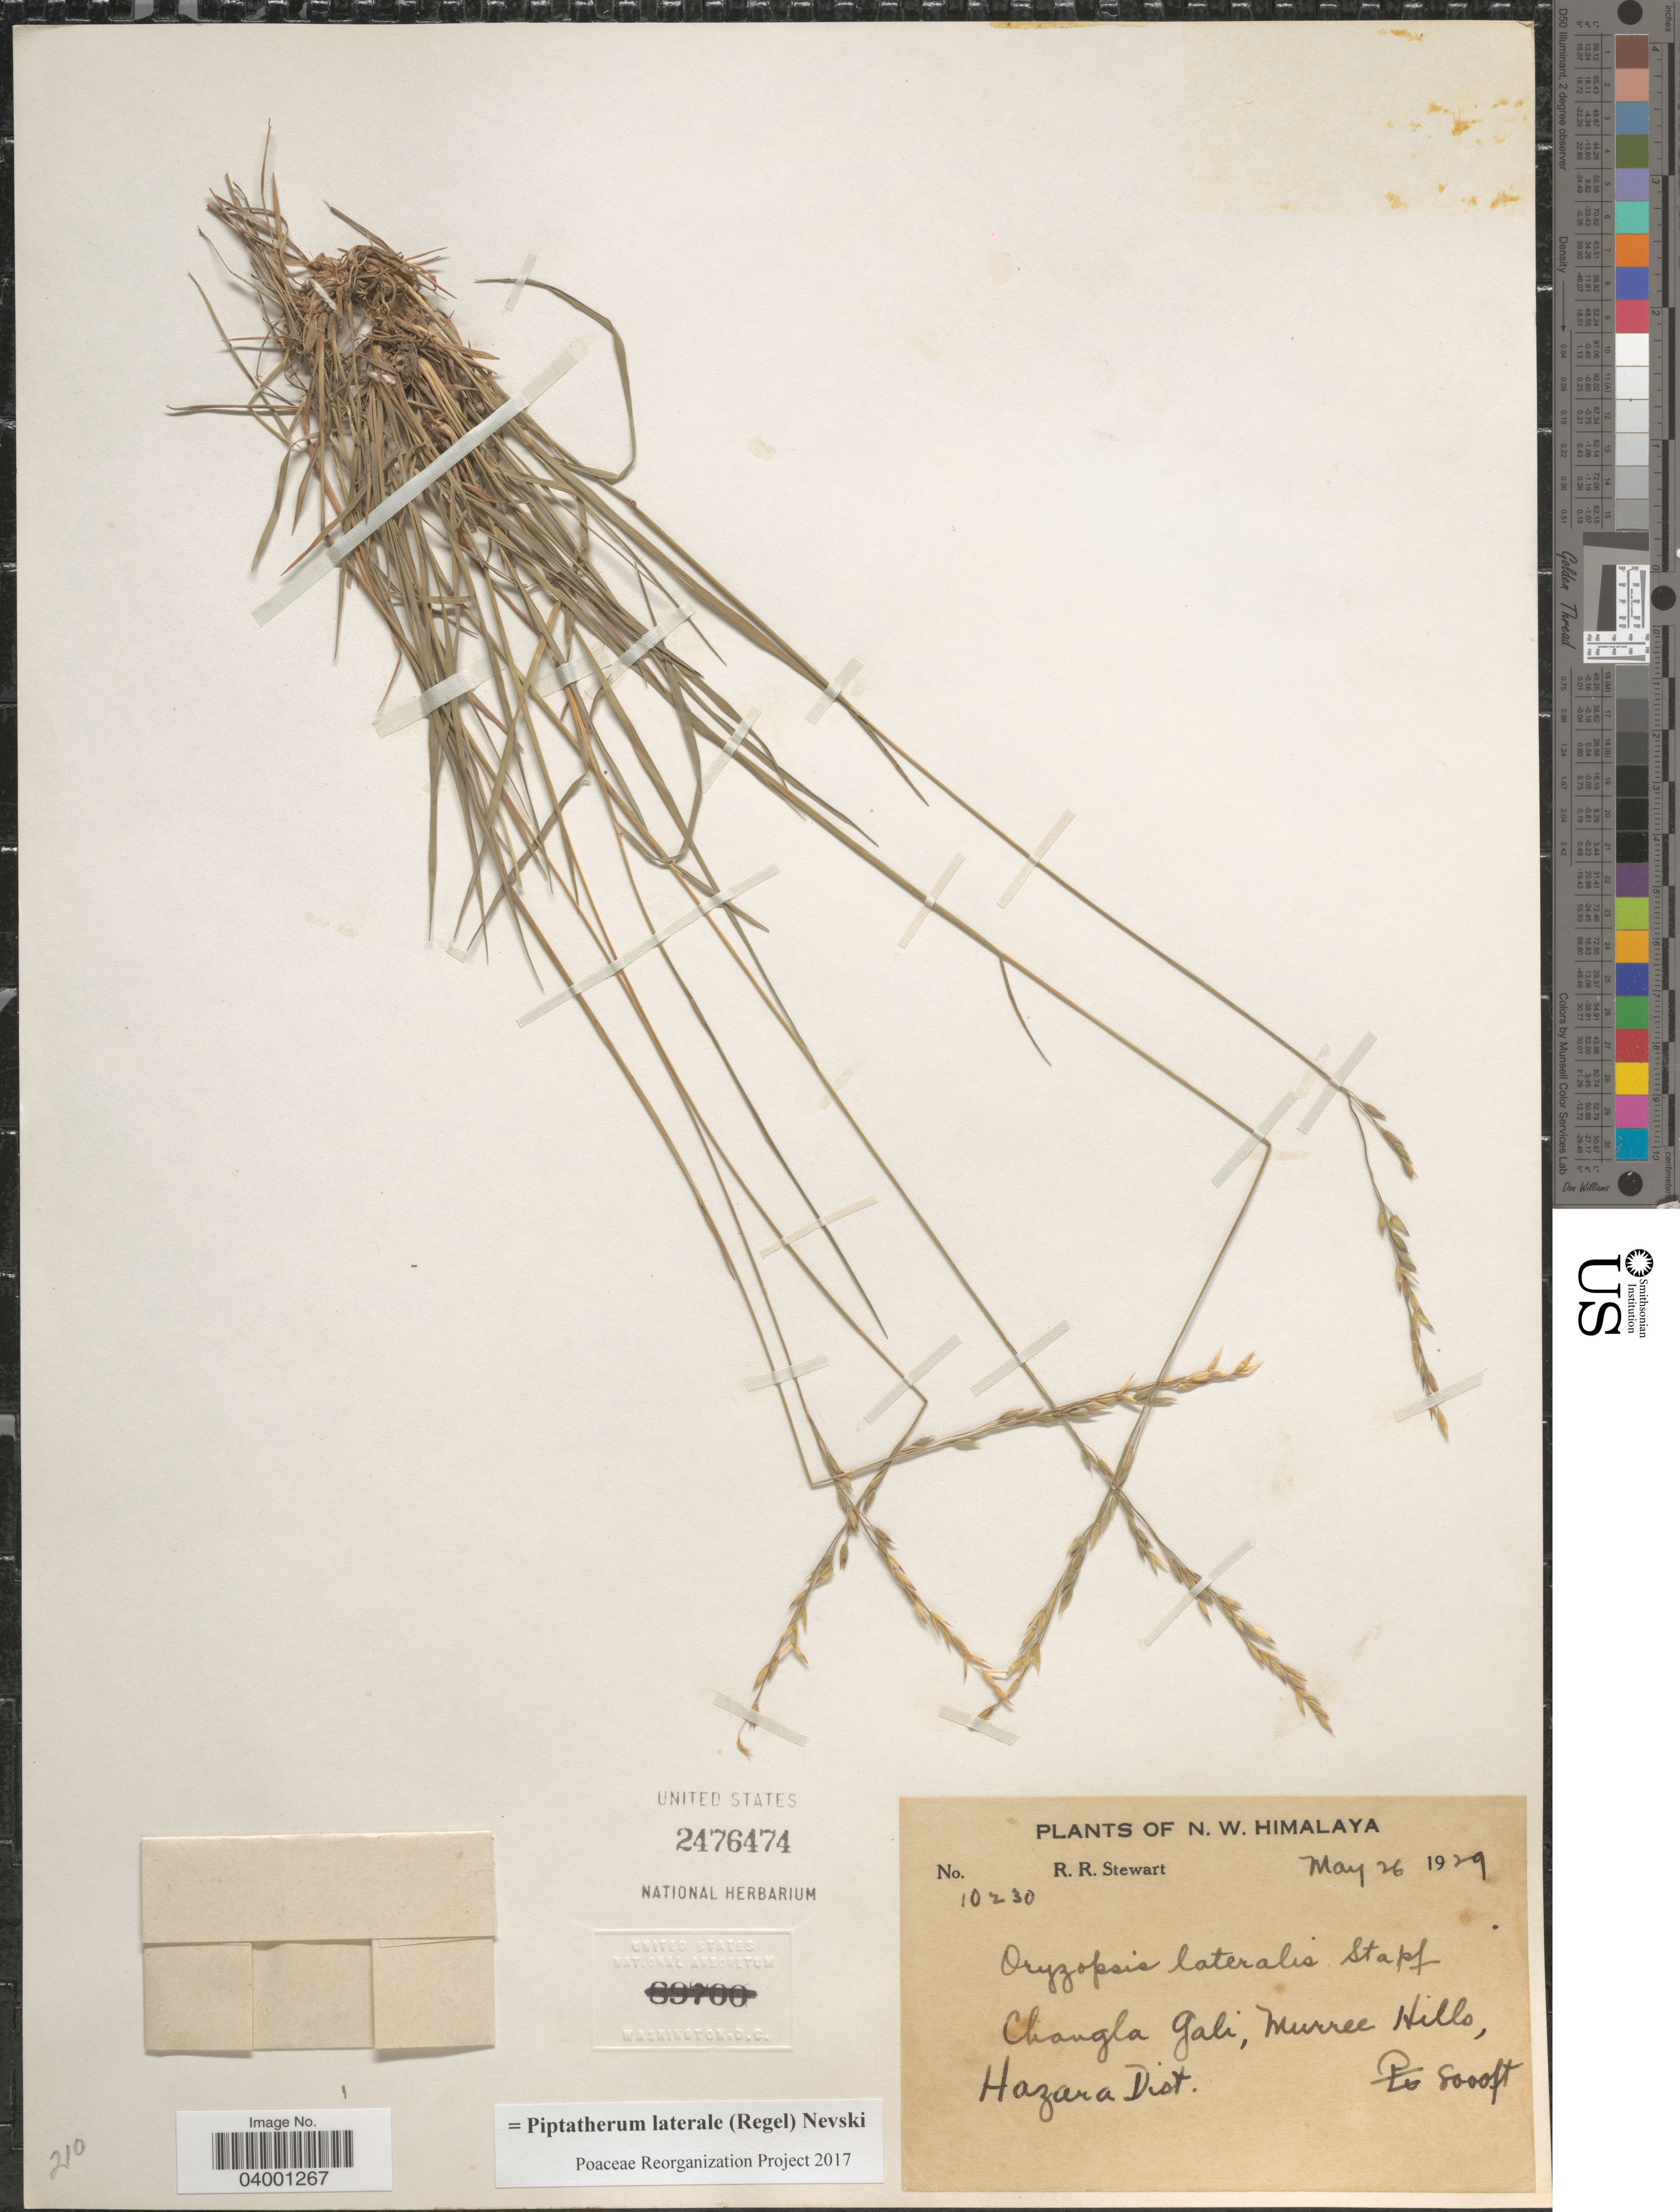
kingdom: Plantae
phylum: Tracheophyta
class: Liliopsida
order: Poales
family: Poaceae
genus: Piptatherum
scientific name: Piptatherum laterale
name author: (Munro ex Regel) Munro ex Nevski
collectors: R. Stewart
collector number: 10230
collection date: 1929-05-26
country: Pakistan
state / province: Khyber Pakhtunkhwa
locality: N.W. Himalaya. Changla Gali, Murree Hills, Hazara Dist.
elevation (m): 2438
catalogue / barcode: US 2476474